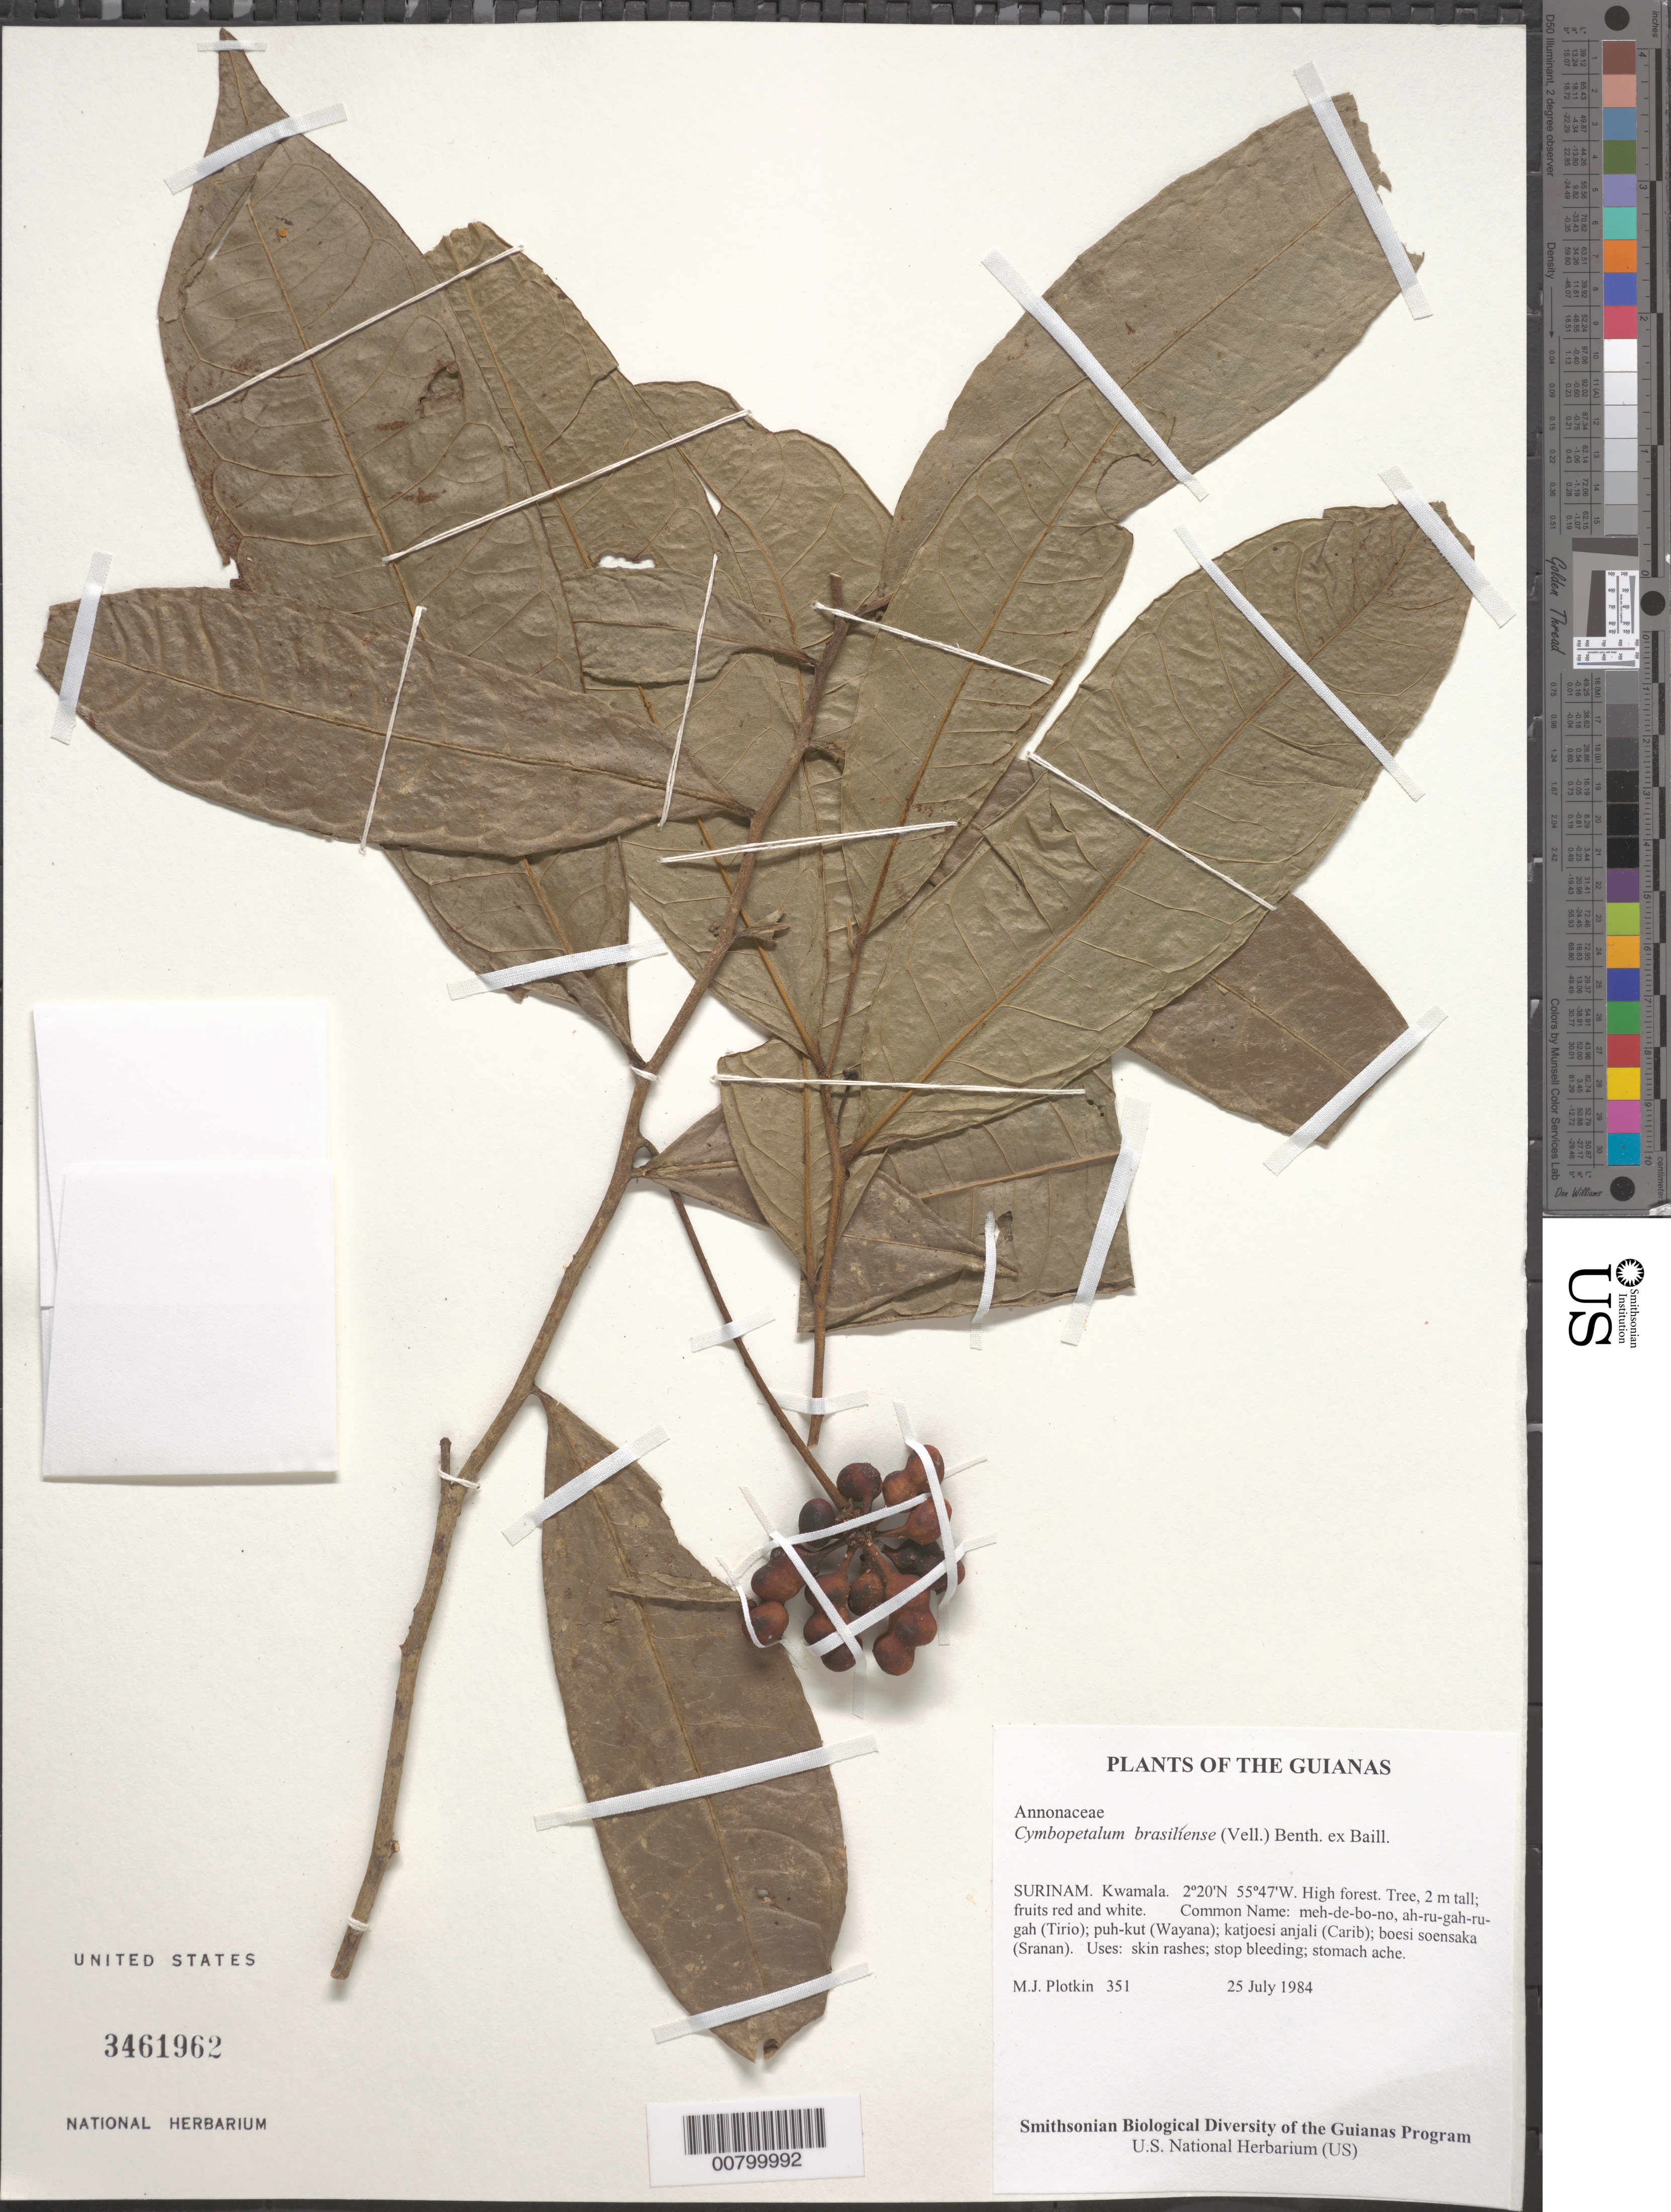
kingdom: Plantae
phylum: Tracheophyta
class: Magnoliopsida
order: Magnoliales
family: Annonaceae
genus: Cymbopetalum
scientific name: Cymbopetalum brasiliense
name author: (Vell.) Benth. ex Baill.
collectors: M. Plotkin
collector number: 351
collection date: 1984-07-25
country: Suriname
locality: The Guianas. Kwamala.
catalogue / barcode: US 3461962